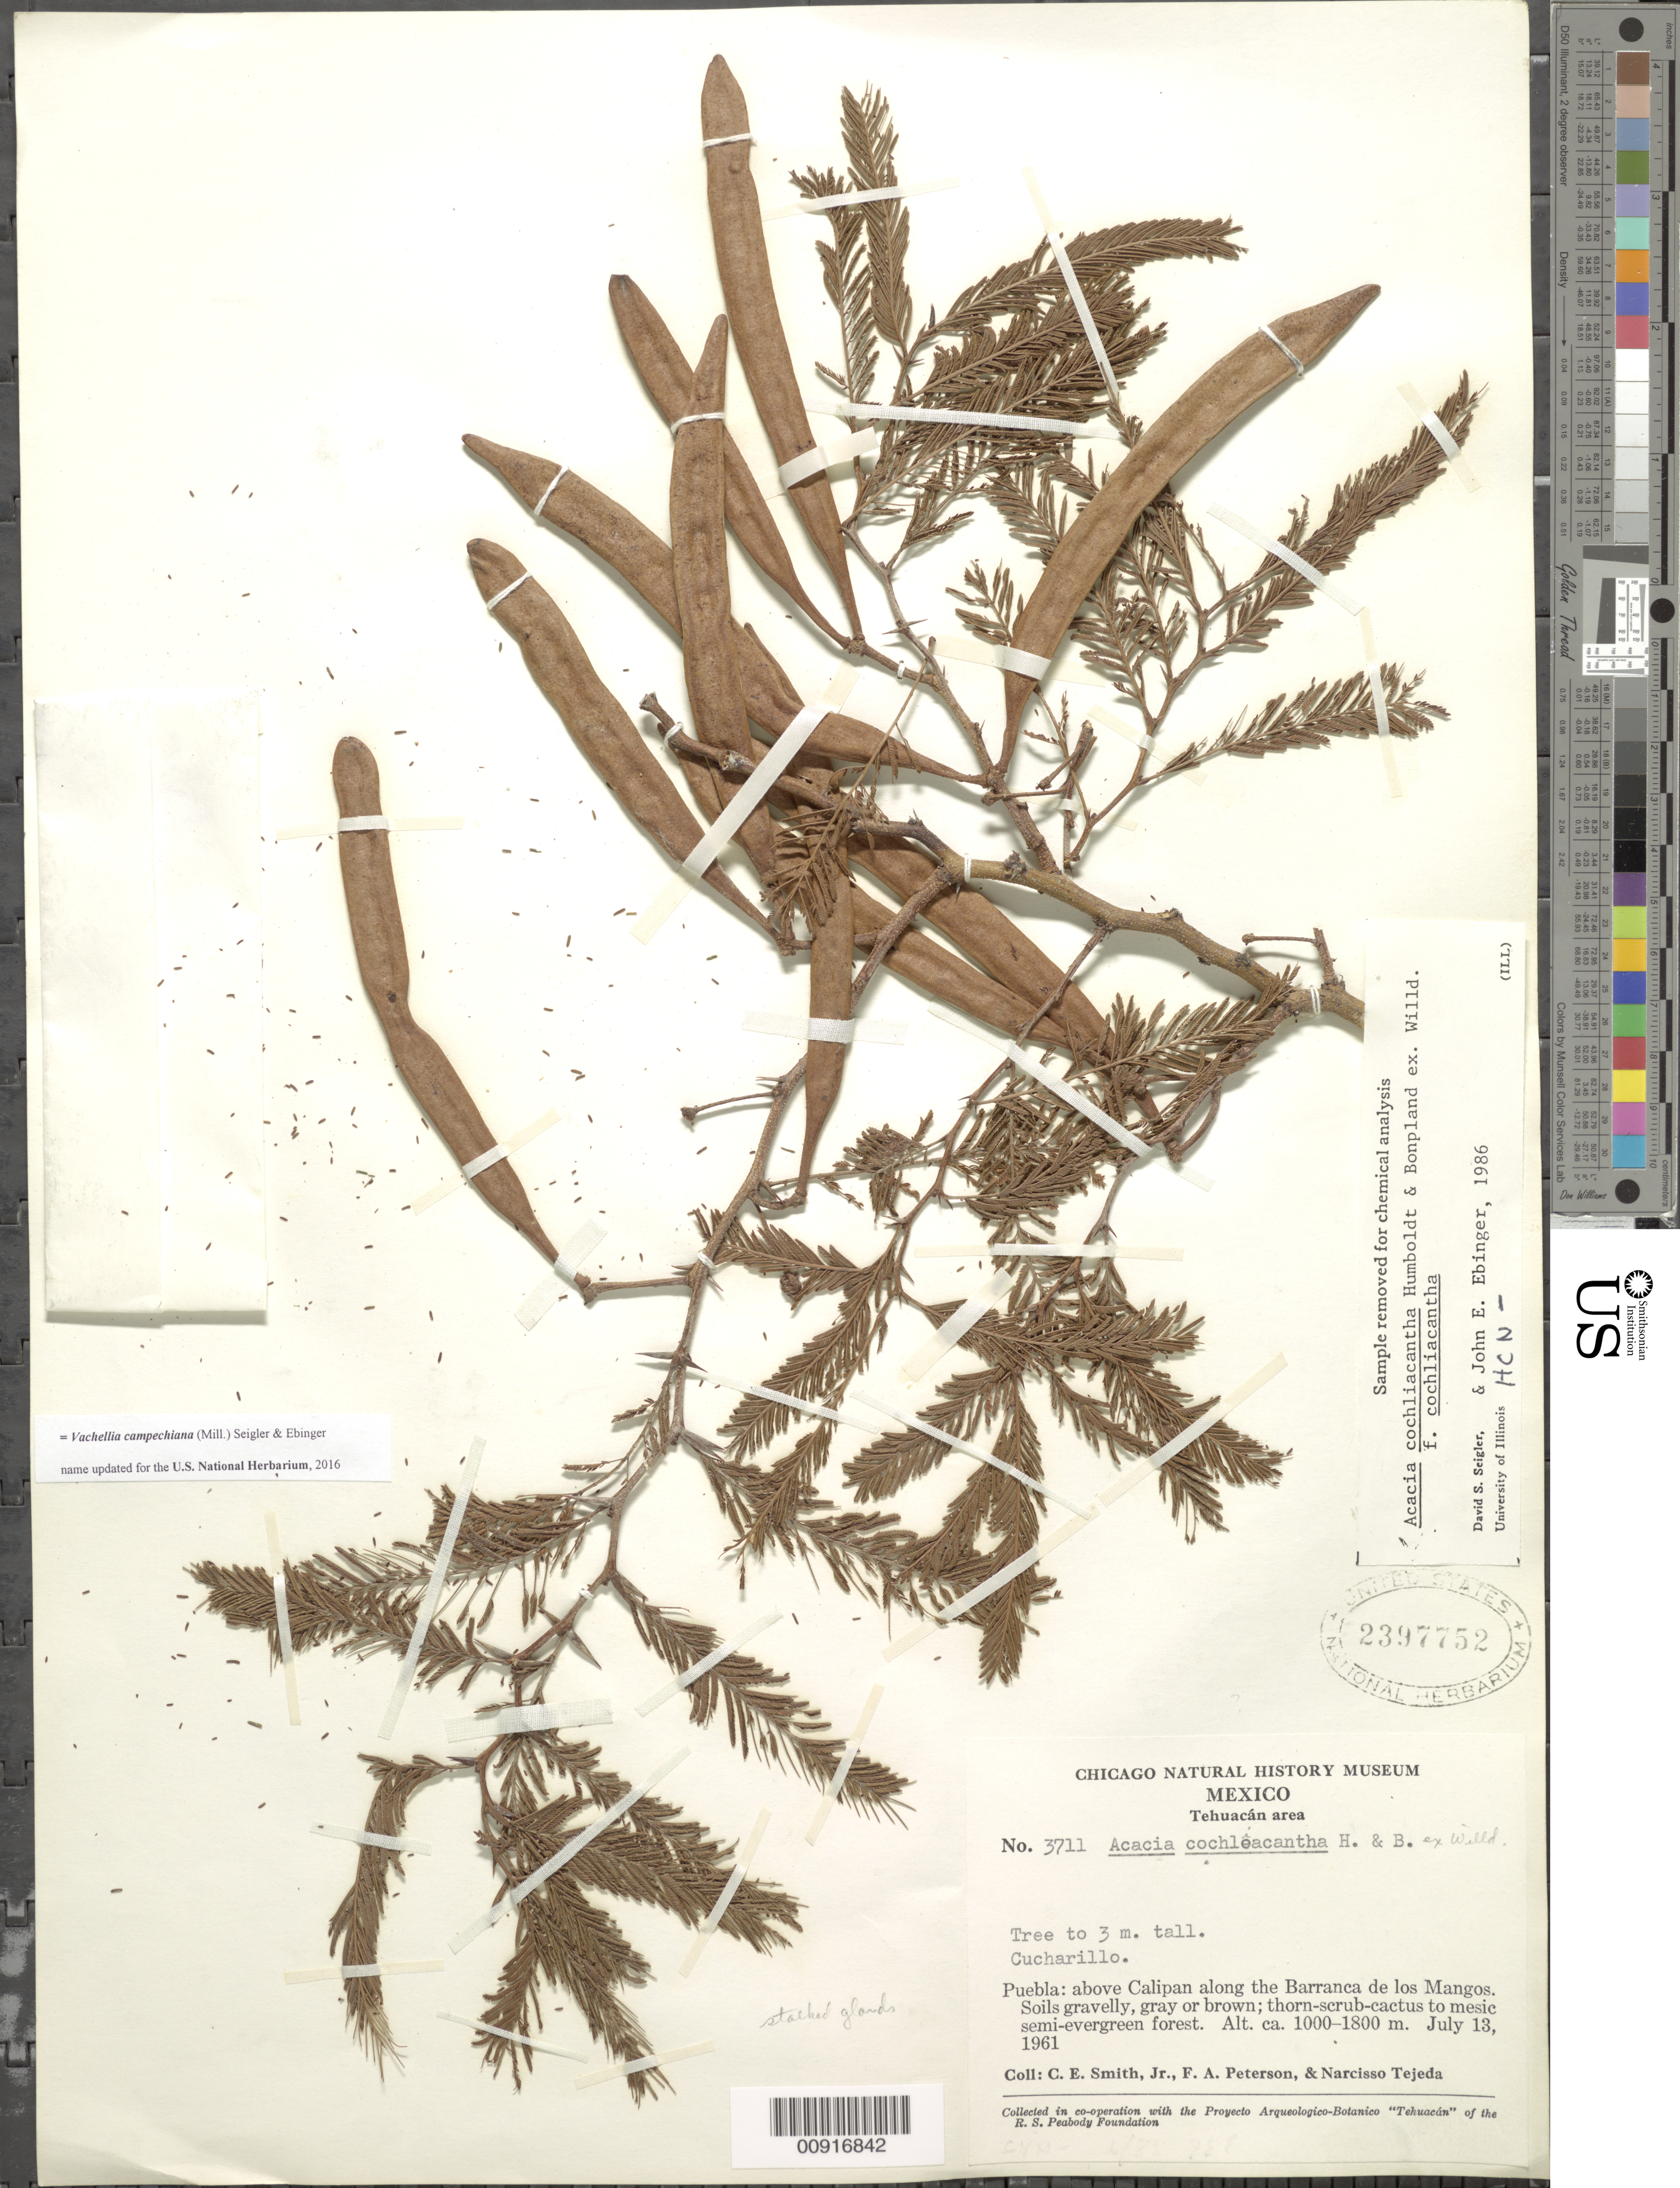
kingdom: Plantae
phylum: Tracheophyta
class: Magnoliopsida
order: Fabales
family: Fabaceae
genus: Vachellia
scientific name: Vachellia campechiana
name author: (Mill.) Seigler & Ebinger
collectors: C. E. Smith Jr., F. A. Peterson & N. Tejeda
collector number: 3711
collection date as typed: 13 Jul 1961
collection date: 1961-07-13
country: Mexico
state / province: Puebla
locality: Puebla: above Calipan along the Barranca de los Mangos.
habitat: Soils gravelly, gray or brown; thorn-scrub-cactus to mesic semi-evergreen forest.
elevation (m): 1800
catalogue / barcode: US 2397752